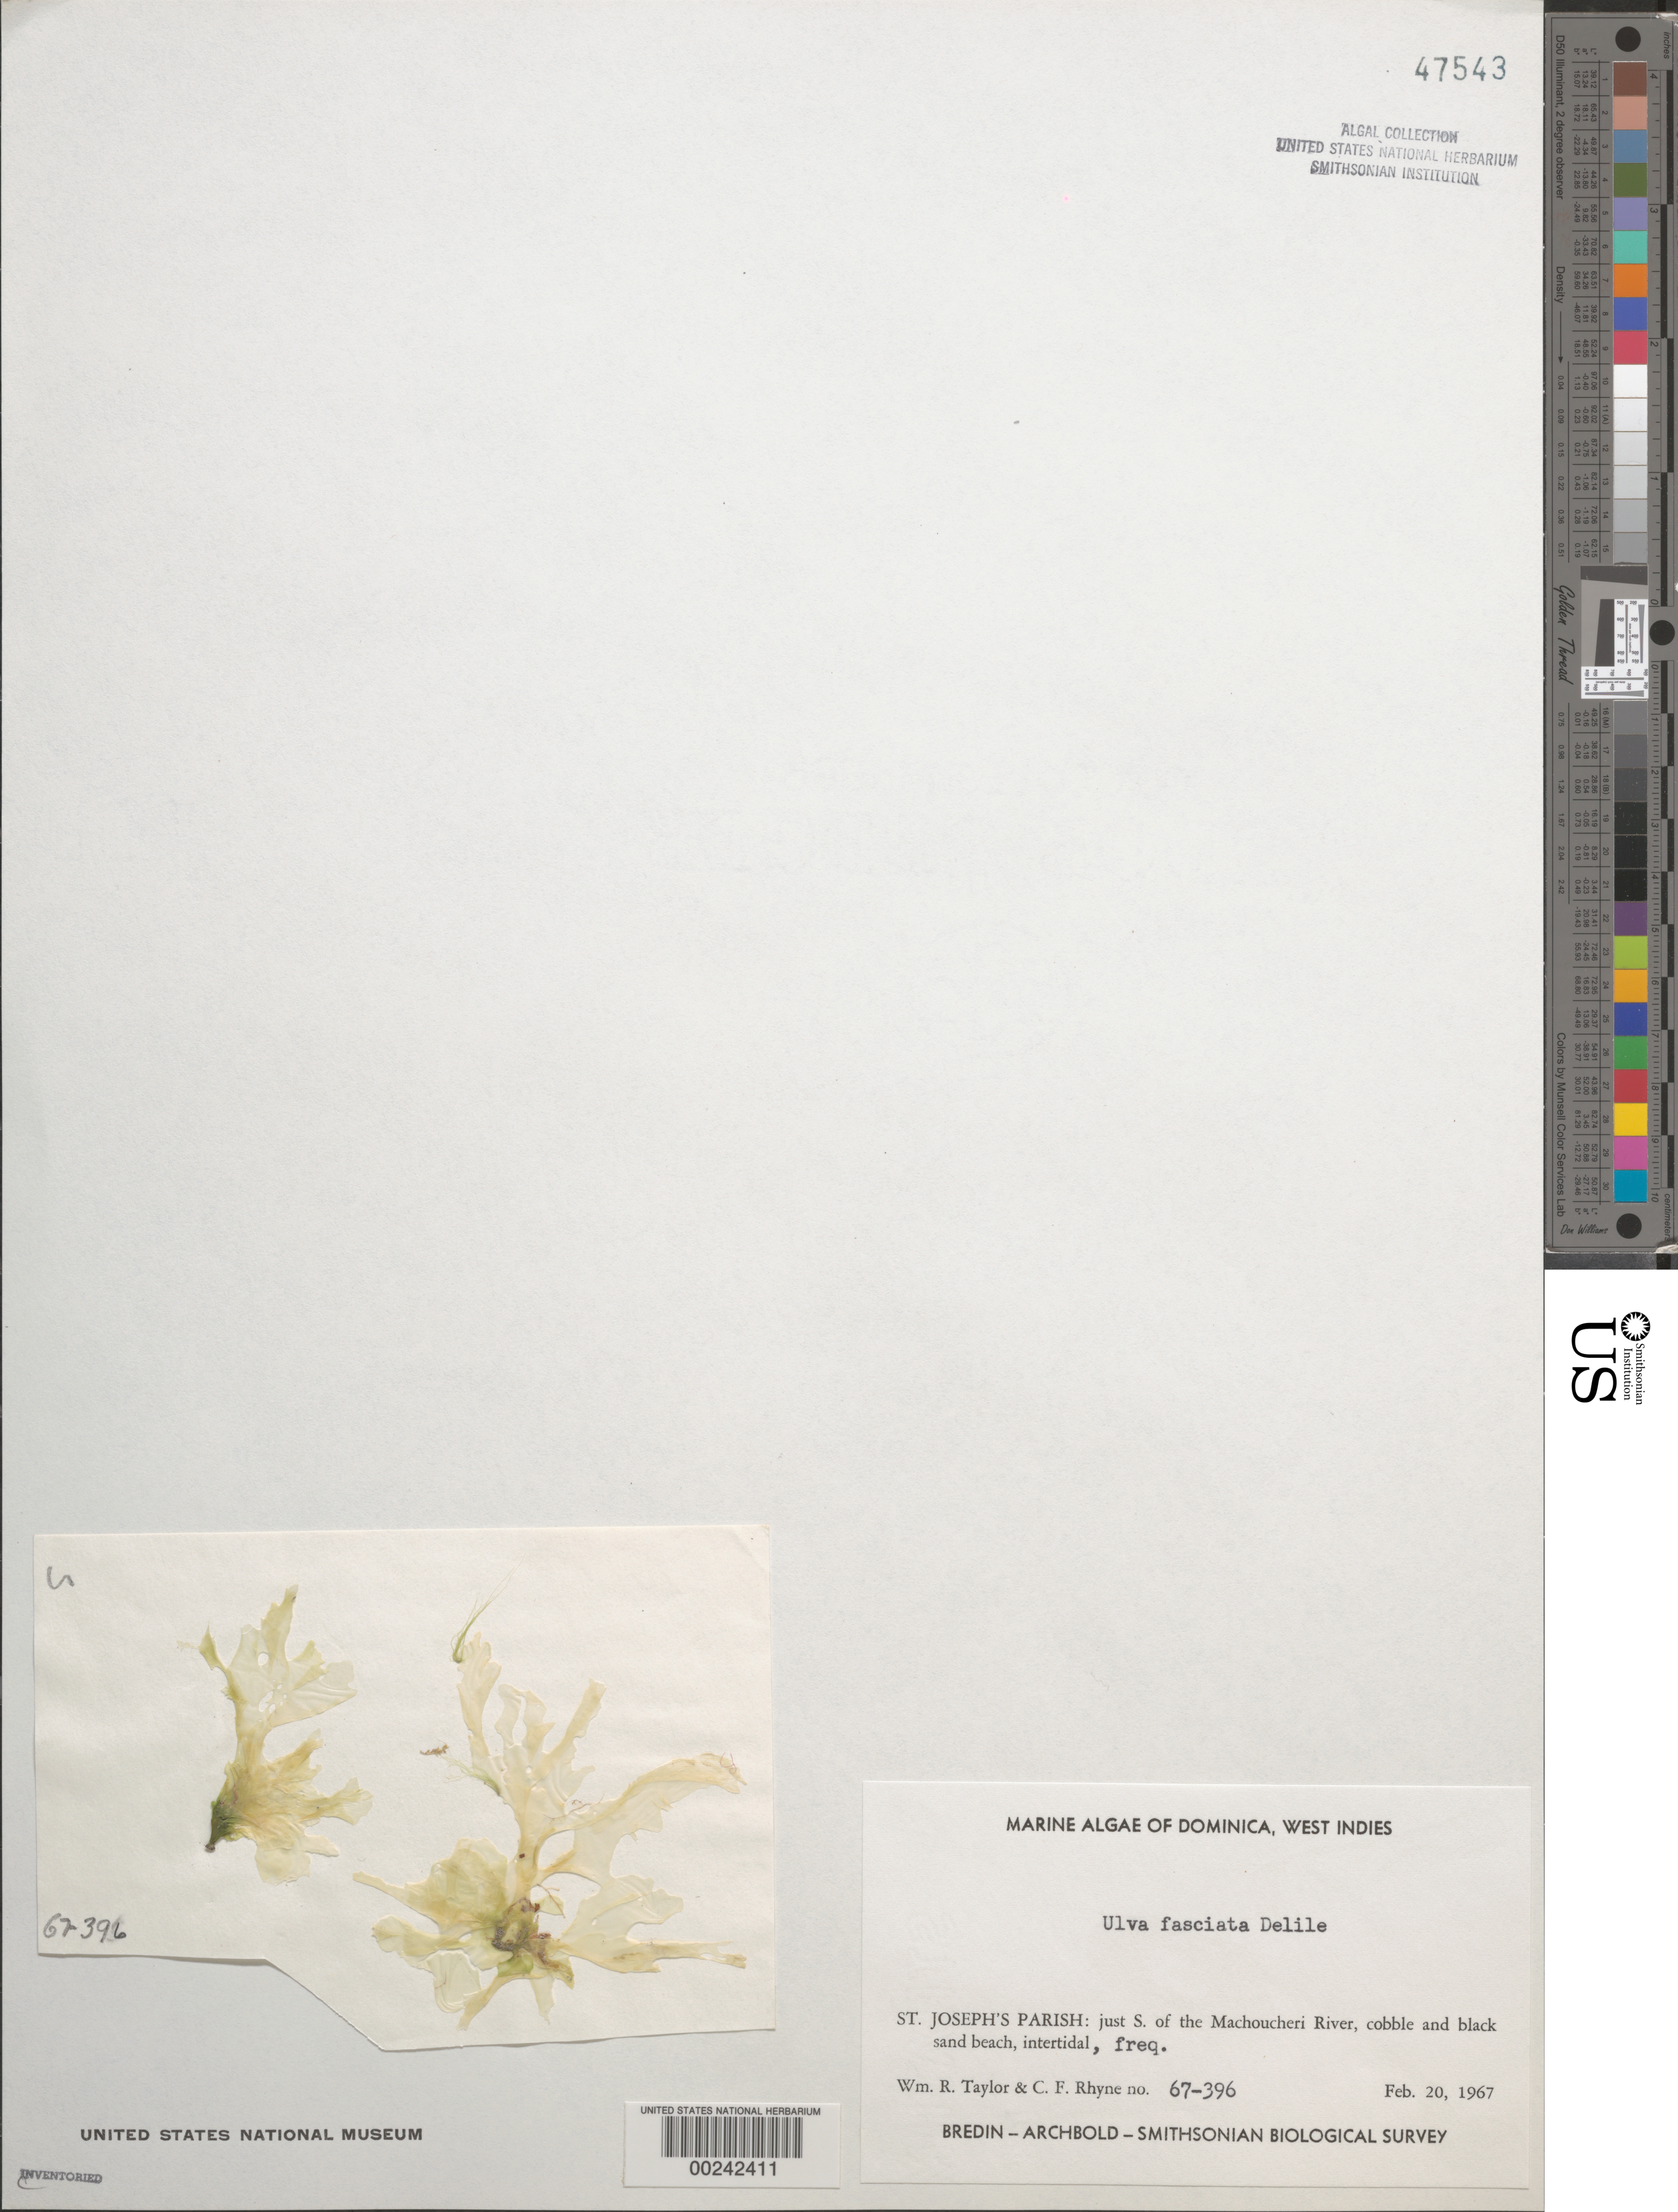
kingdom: Plantae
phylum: Chlorophyta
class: Ulvophyceae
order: Ulvales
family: Ulvaceae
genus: Ulva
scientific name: Ulva lactuca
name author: L.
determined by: Algae name updating Project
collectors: W. R. Taylor & C. Rhyne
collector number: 67-396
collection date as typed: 20 Feb 1967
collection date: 1967-02-20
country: Dominica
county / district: St. Joseph's Parish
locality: Just south of Machoucheri River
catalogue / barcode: US 47543